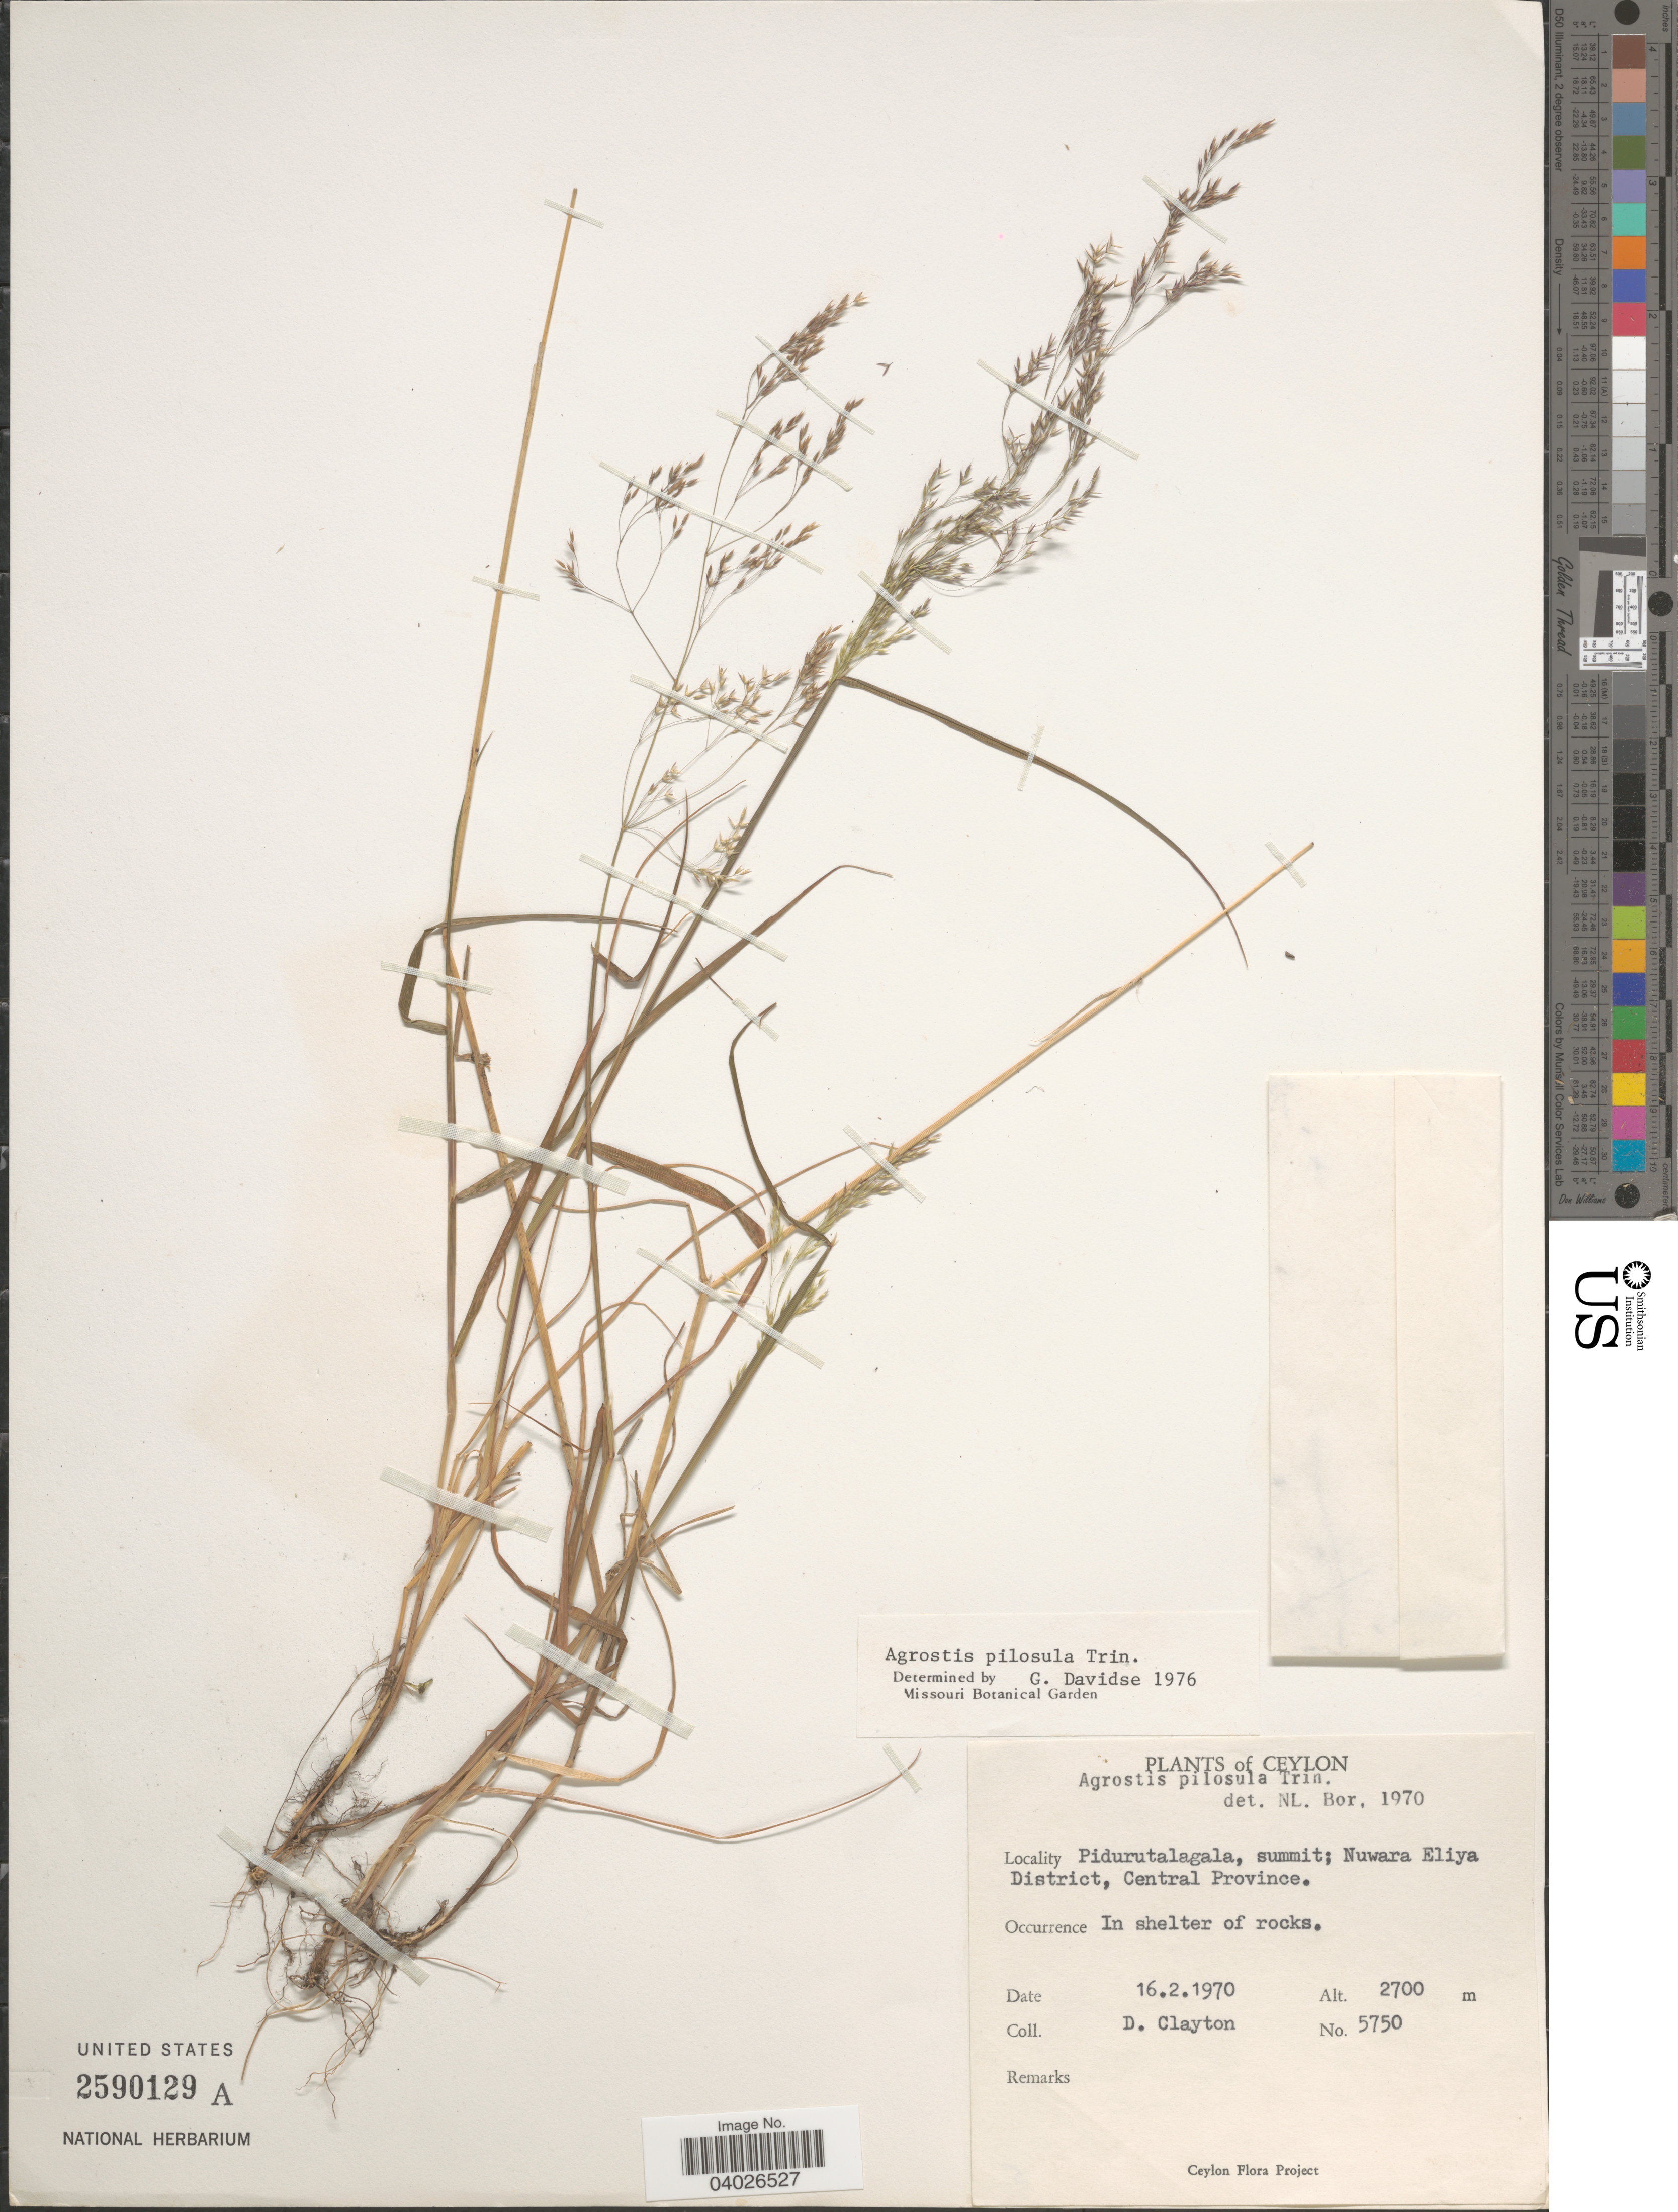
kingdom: Plantae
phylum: Tracheophyta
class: Liliopsida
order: Poales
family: Poaceae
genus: Agrostis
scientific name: Agrostis pilosula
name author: Trin.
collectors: D. Clayton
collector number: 5750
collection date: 1970-02-16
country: Sri Lanka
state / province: Central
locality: Ceylon. Pidurutalagala, summit; Nuwara Eliya District.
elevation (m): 2700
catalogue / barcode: US 2590129A